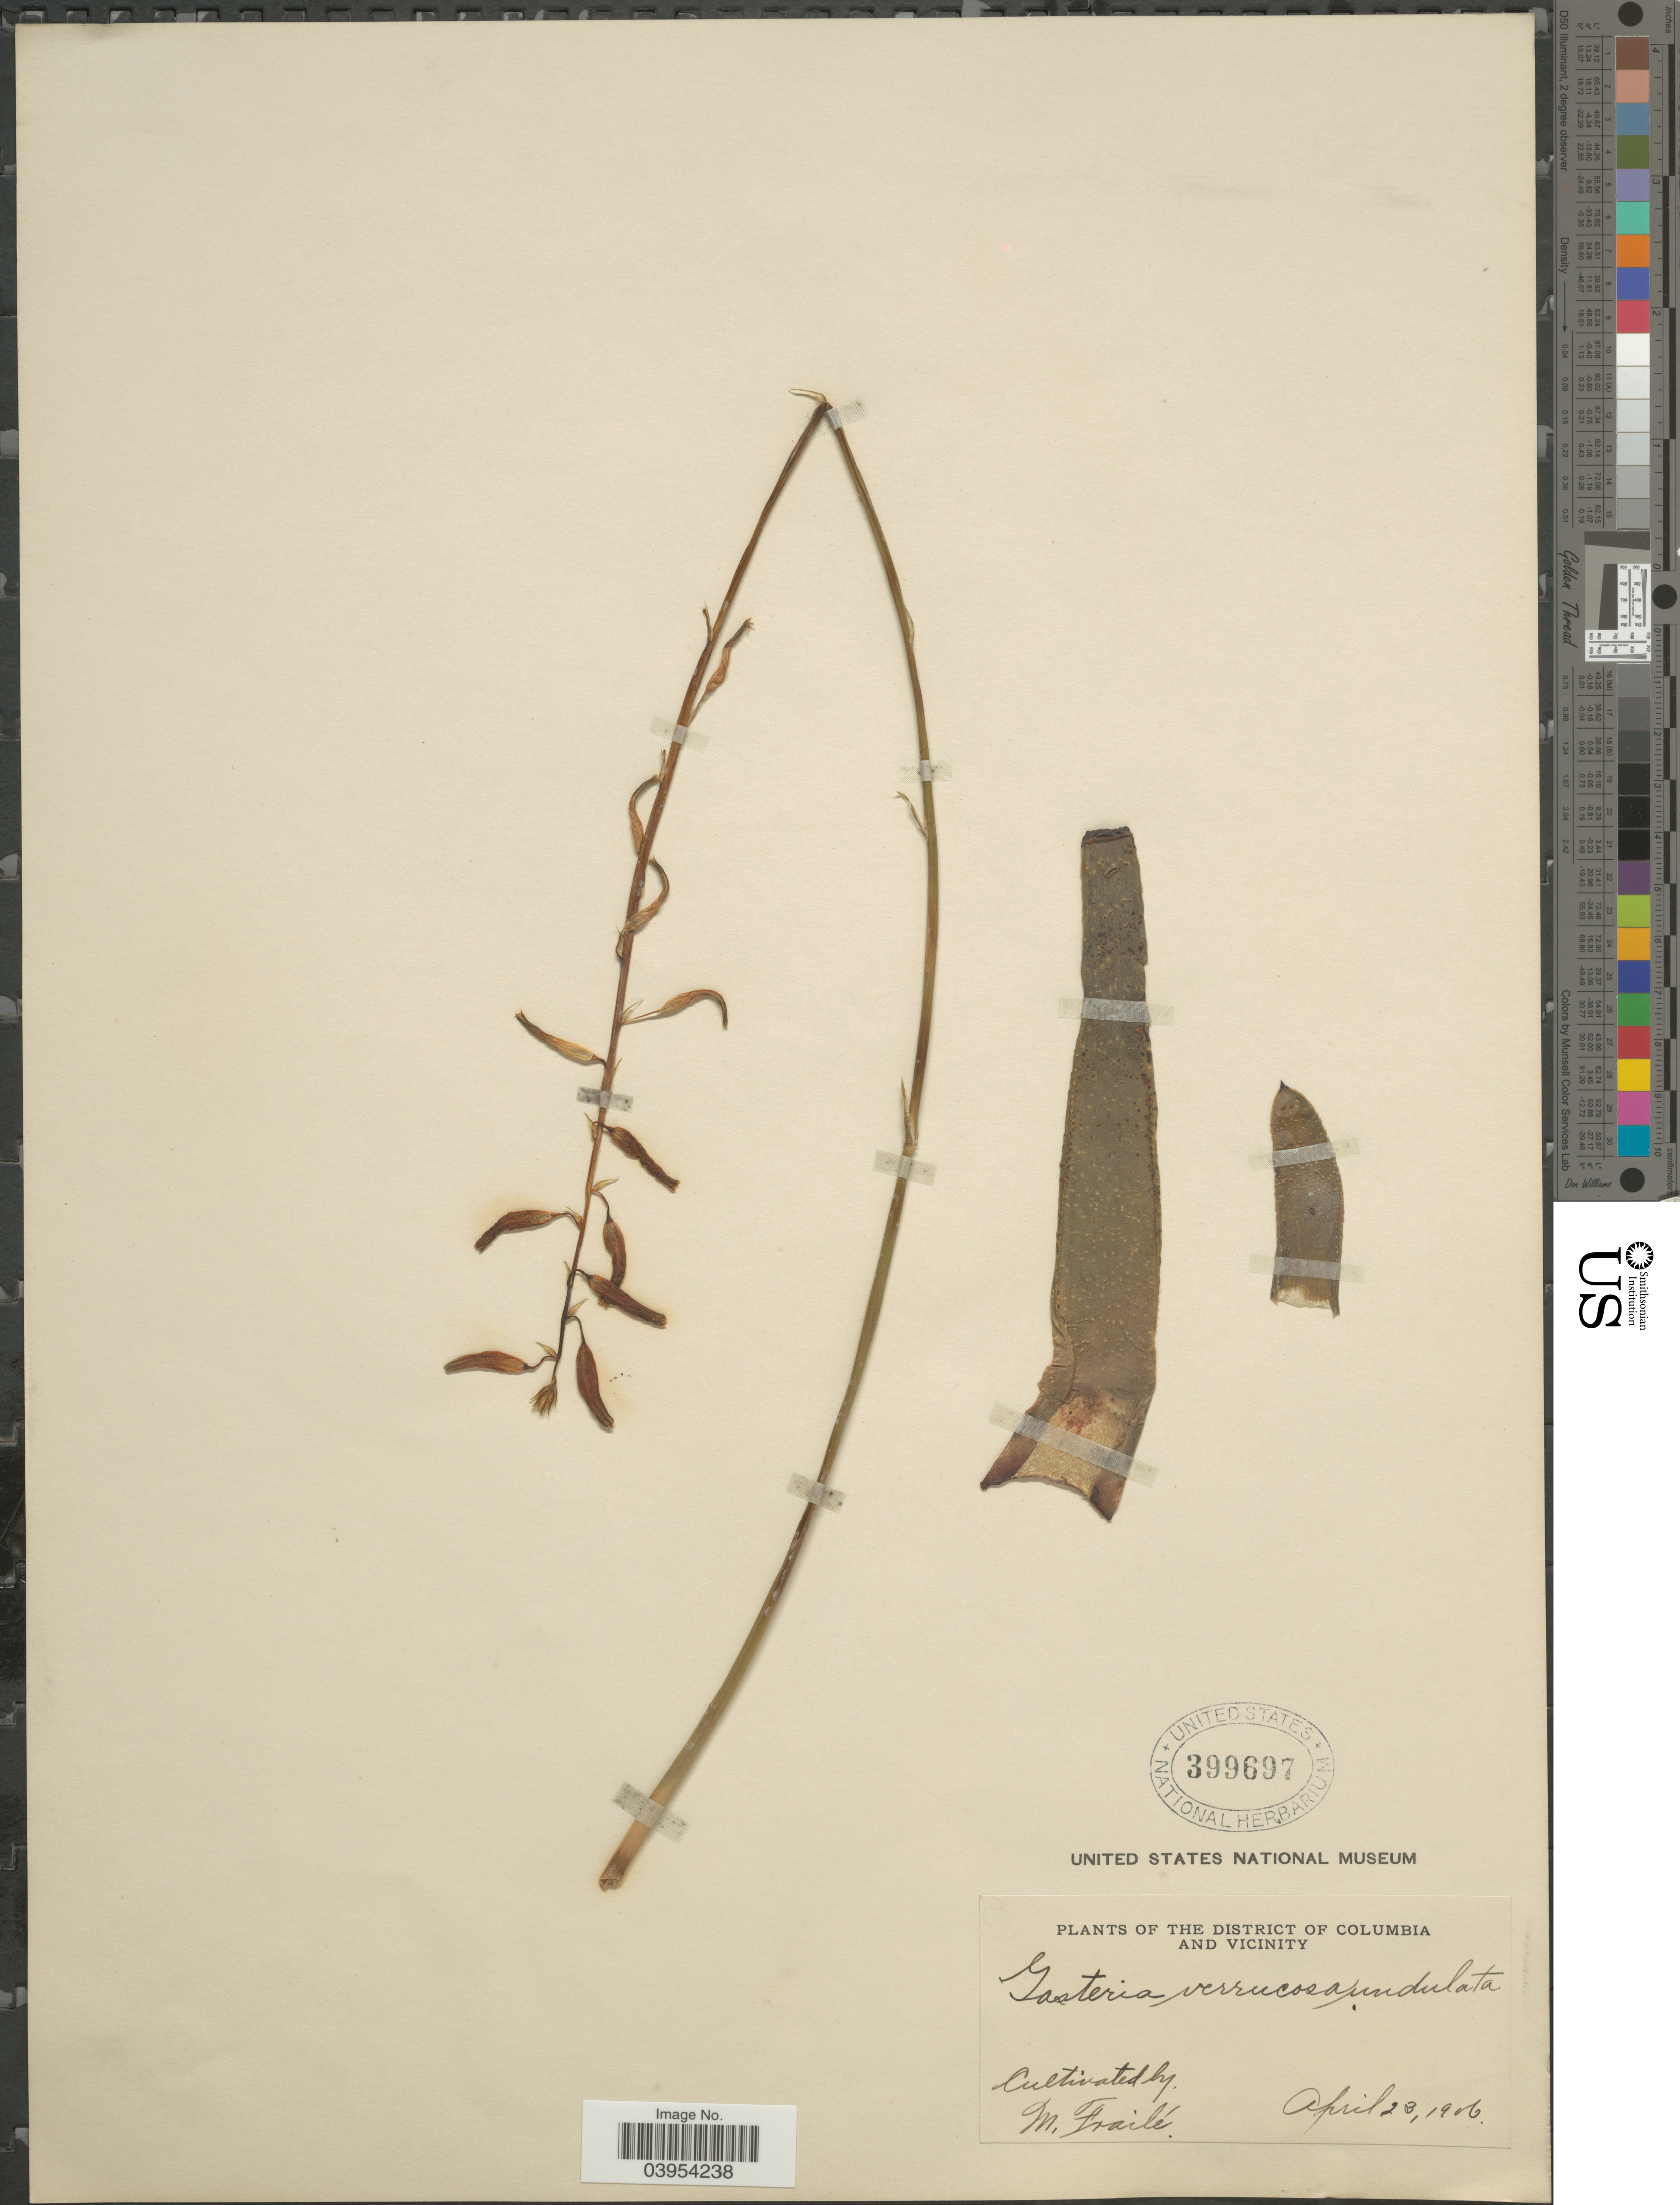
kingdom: Plantae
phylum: Tracheophyta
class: Liliopsida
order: Asparagales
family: Asphodelaceae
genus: Gasteria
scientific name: Gasteria verrucosa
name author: (Mill.) Duval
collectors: M. Fraile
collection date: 1906-04-23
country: United States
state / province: District of Columbia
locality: The District of Columbia and Vicinity.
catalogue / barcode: US 399697